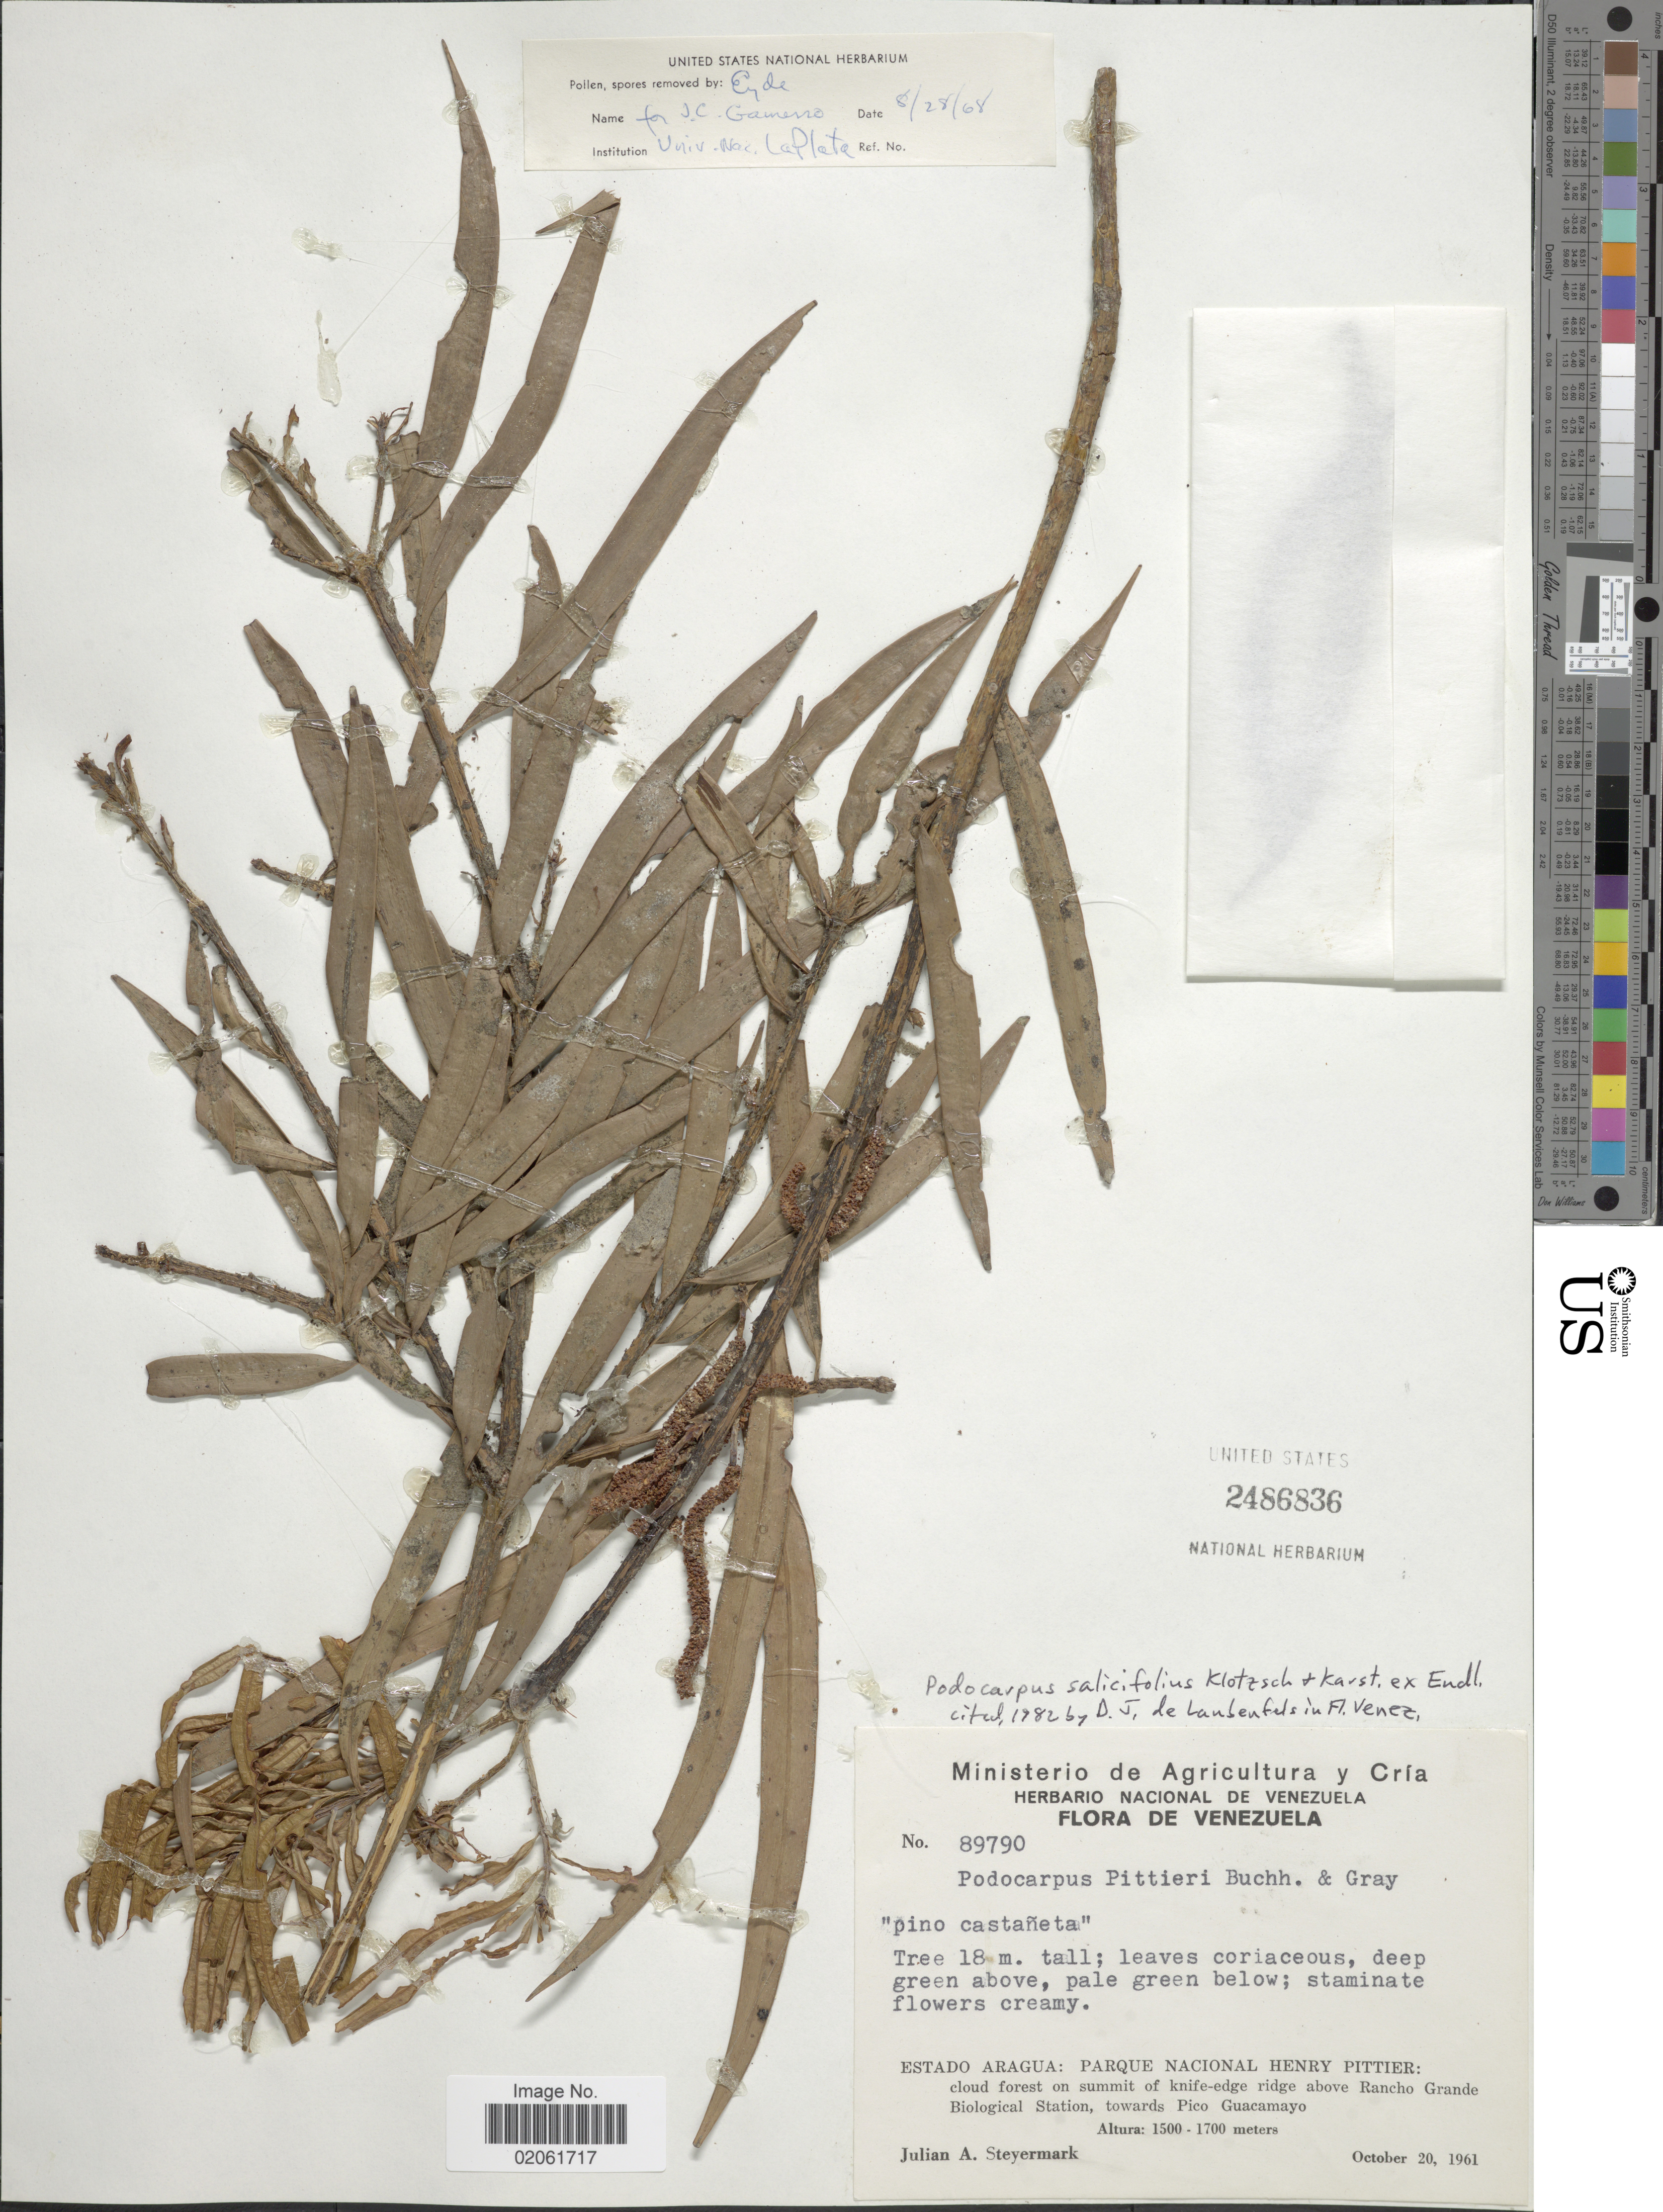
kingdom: Plantae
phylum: Tracheophyta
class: Pinopsida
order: Pinales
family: Podocarpaceae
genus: Podocarpus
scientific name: Podocarpus salicifolius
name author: Klotzsch & H. Karst. ex Endl.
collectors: J. Steyermark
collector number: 89790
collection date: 1961-10-20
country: Venezuela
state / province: Aragua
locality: Parque Nacional Henry Pittier: cloud forest on summit of knife edge ridge above Rancho Grande Biological Station, towards Pico Guacamayo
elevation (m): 1500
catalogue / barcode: US 2486836